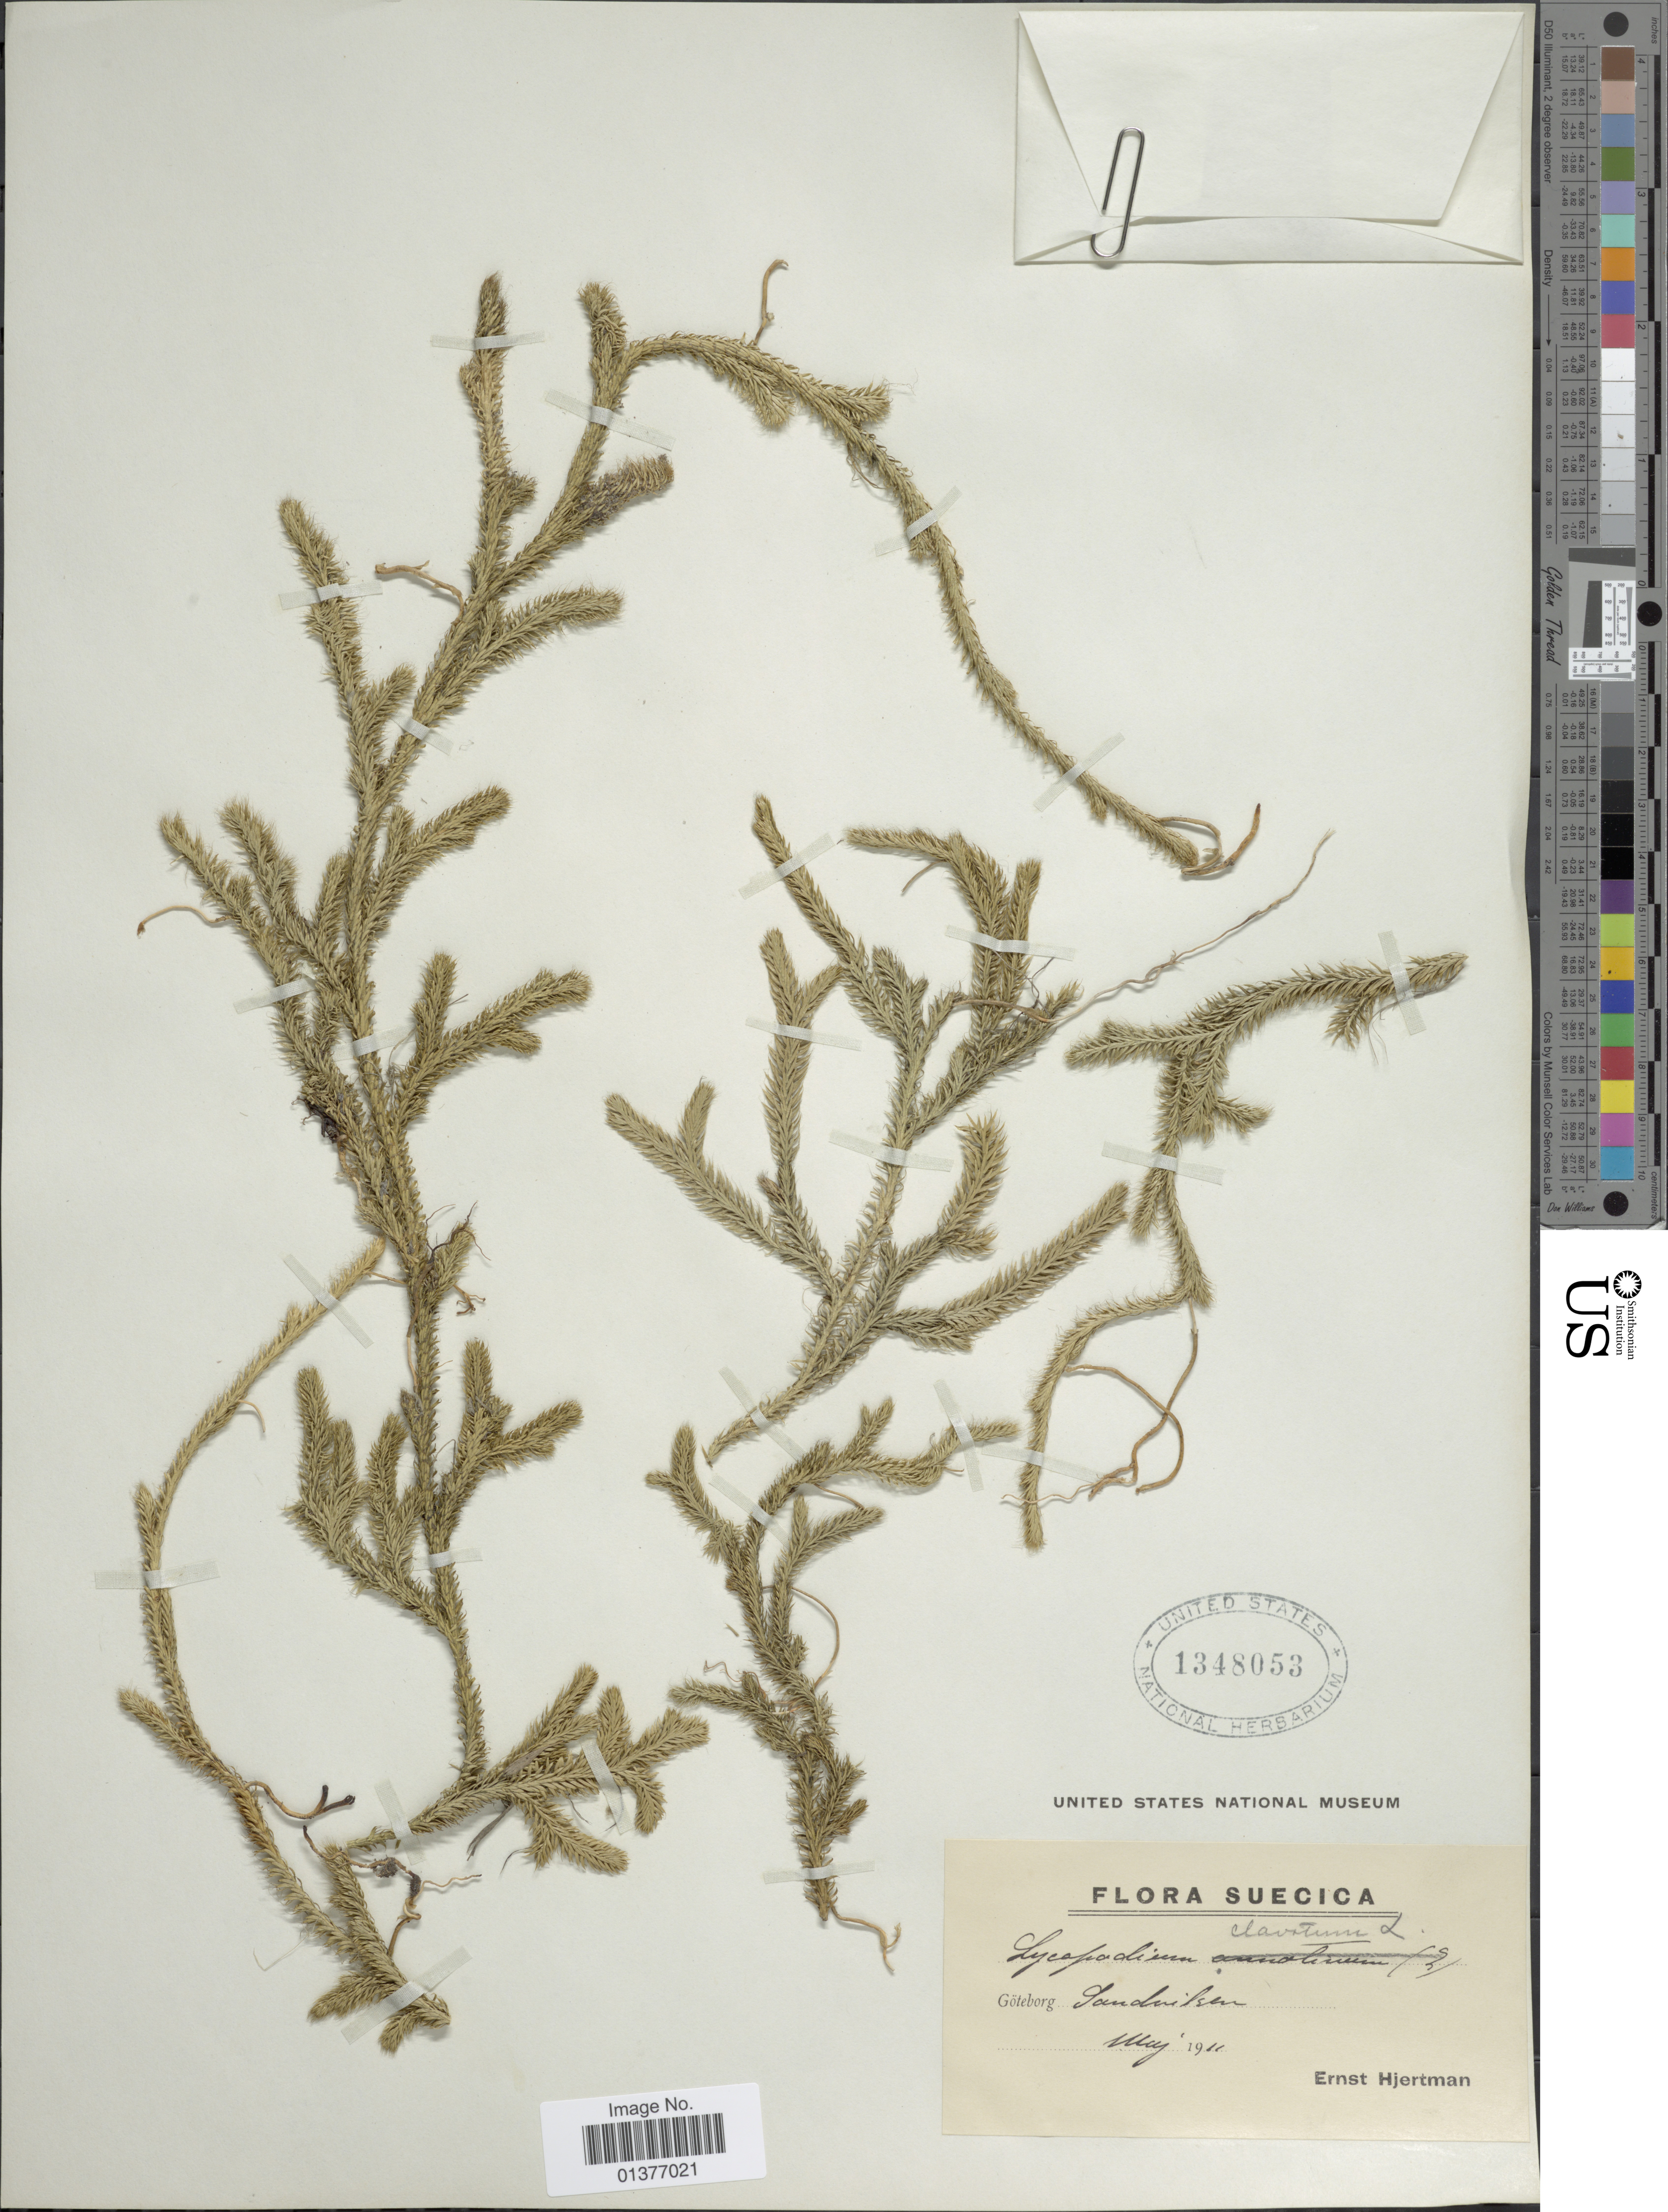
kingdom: Plantae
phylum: Tracheophyta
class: Lycopodiopsida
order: Lycopodiales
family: Lycopodiaceae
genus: Lycopodium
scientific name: Lycopodium clavatum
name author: L.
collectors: E. Hjertman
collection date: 1911-05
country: Sweden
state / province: Västra Götaland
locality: Sandviken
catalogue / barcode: US 1348053